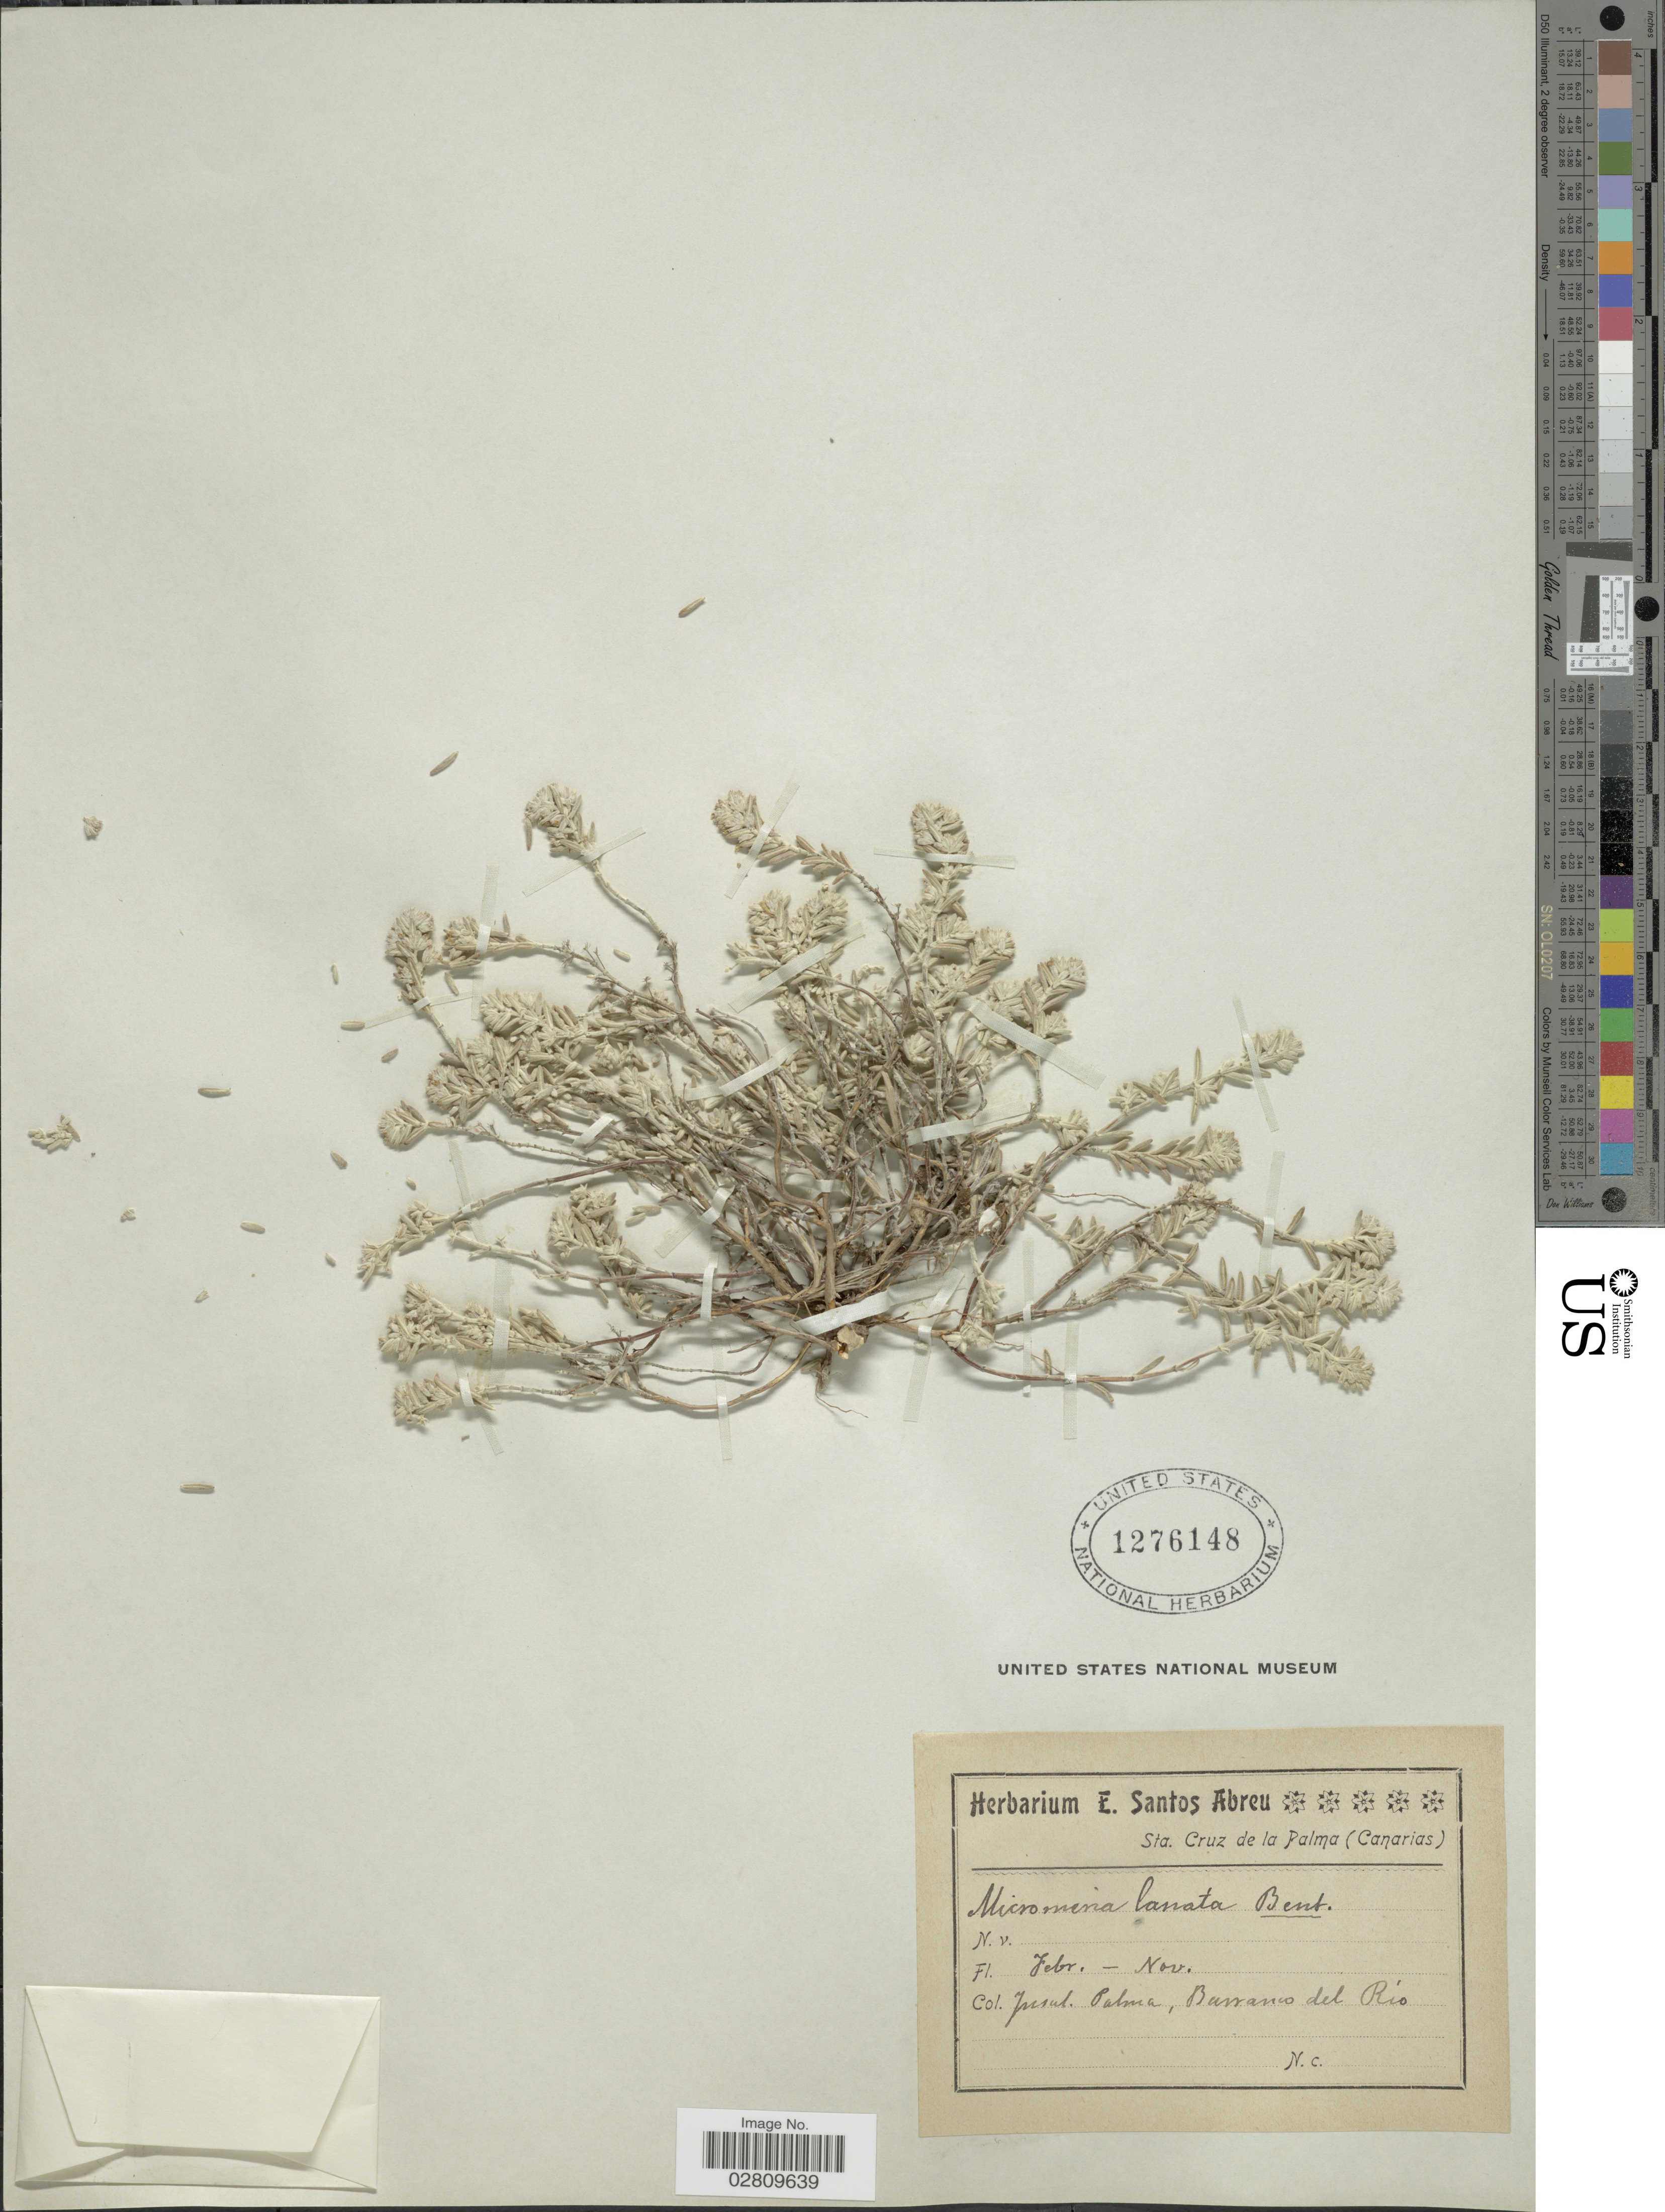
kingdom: Plantae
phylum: Tracheophyta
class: Magnoliopsida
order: Lamiales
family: Lamiaceae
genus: Micromeria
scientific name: Micromeria lanata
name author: (C. Sm. ex Link) Benth.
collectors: Ex herb. E. Santos Abreu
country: Spain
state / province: Canarias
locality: Insul. Palma, Barranco del Río.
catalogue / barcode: US 1276148